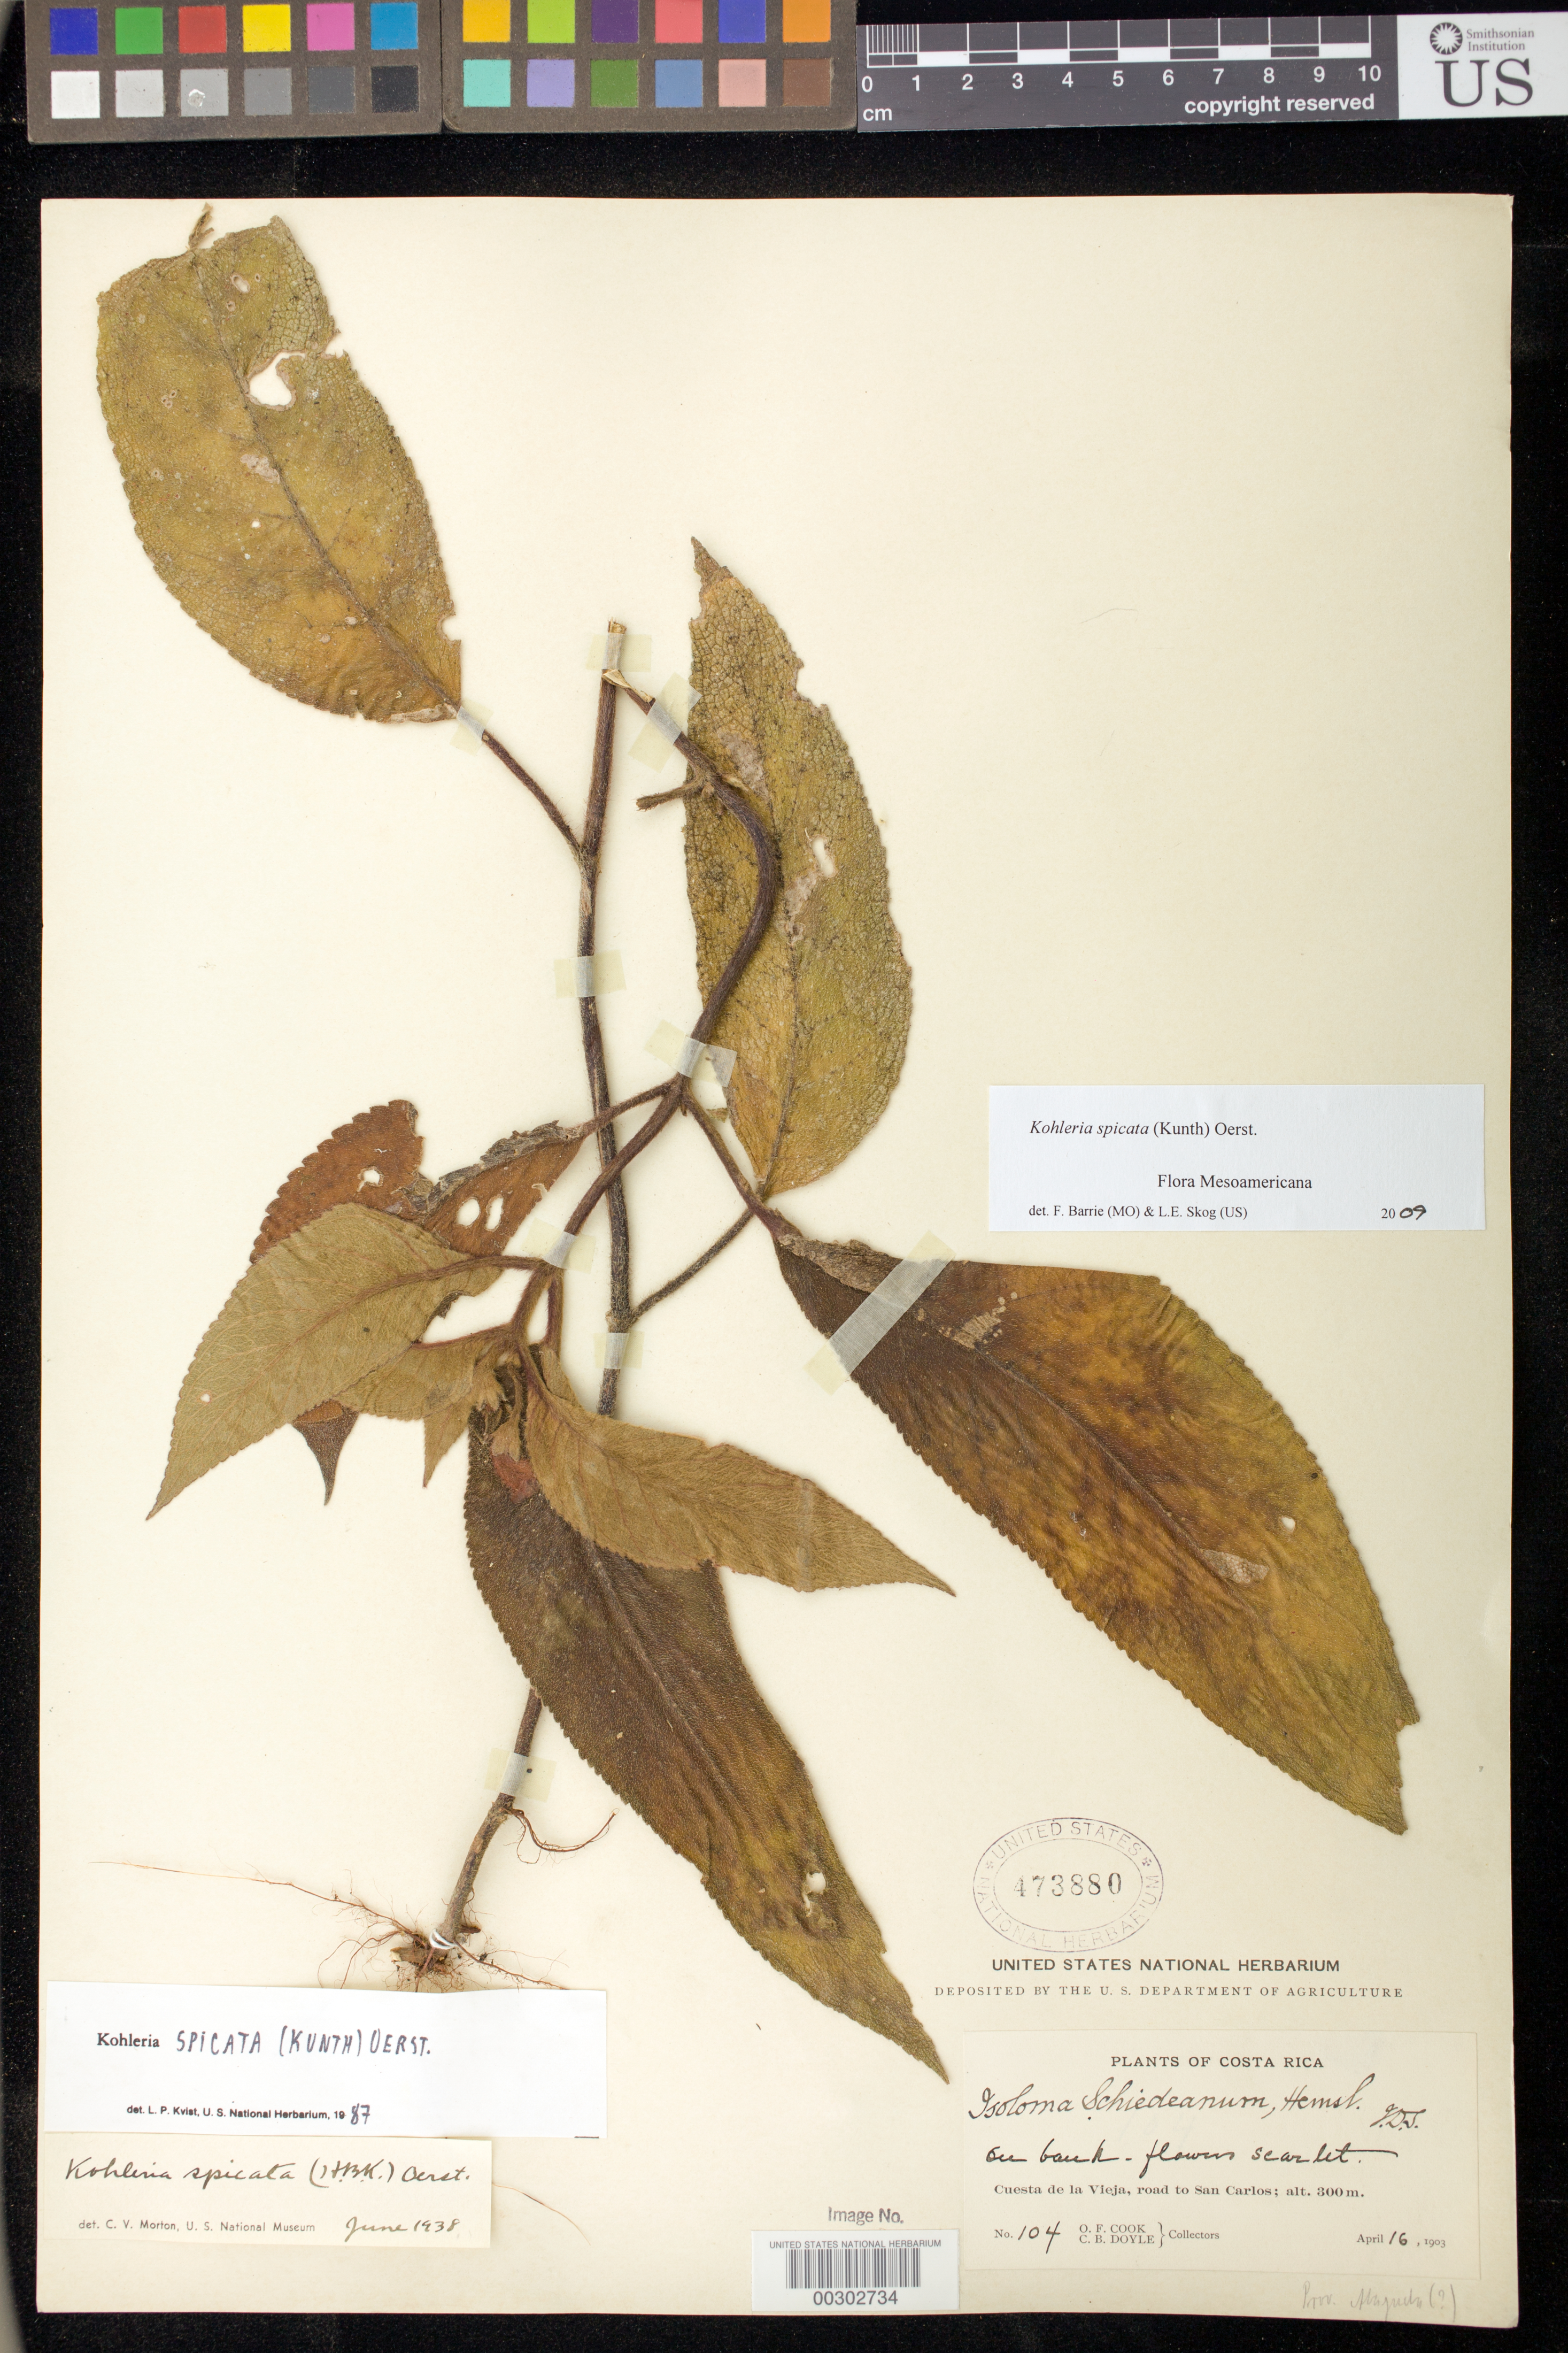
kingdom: Plantae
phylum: Tracheophyta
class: Magnoliopsida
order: Lamiales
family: Gesneriaceae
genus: Kohleria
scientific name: Kohleria spicata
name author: (Kunth) Oerst.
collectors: O. F. Cook & C. Doyle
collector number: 104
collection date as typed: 16 Apr 1903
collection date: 1903-04-16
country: Costa Rica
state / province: Alajuela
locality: Cuesta de la Vieja, road to San Carlos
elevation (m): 300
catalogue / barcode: US 473880